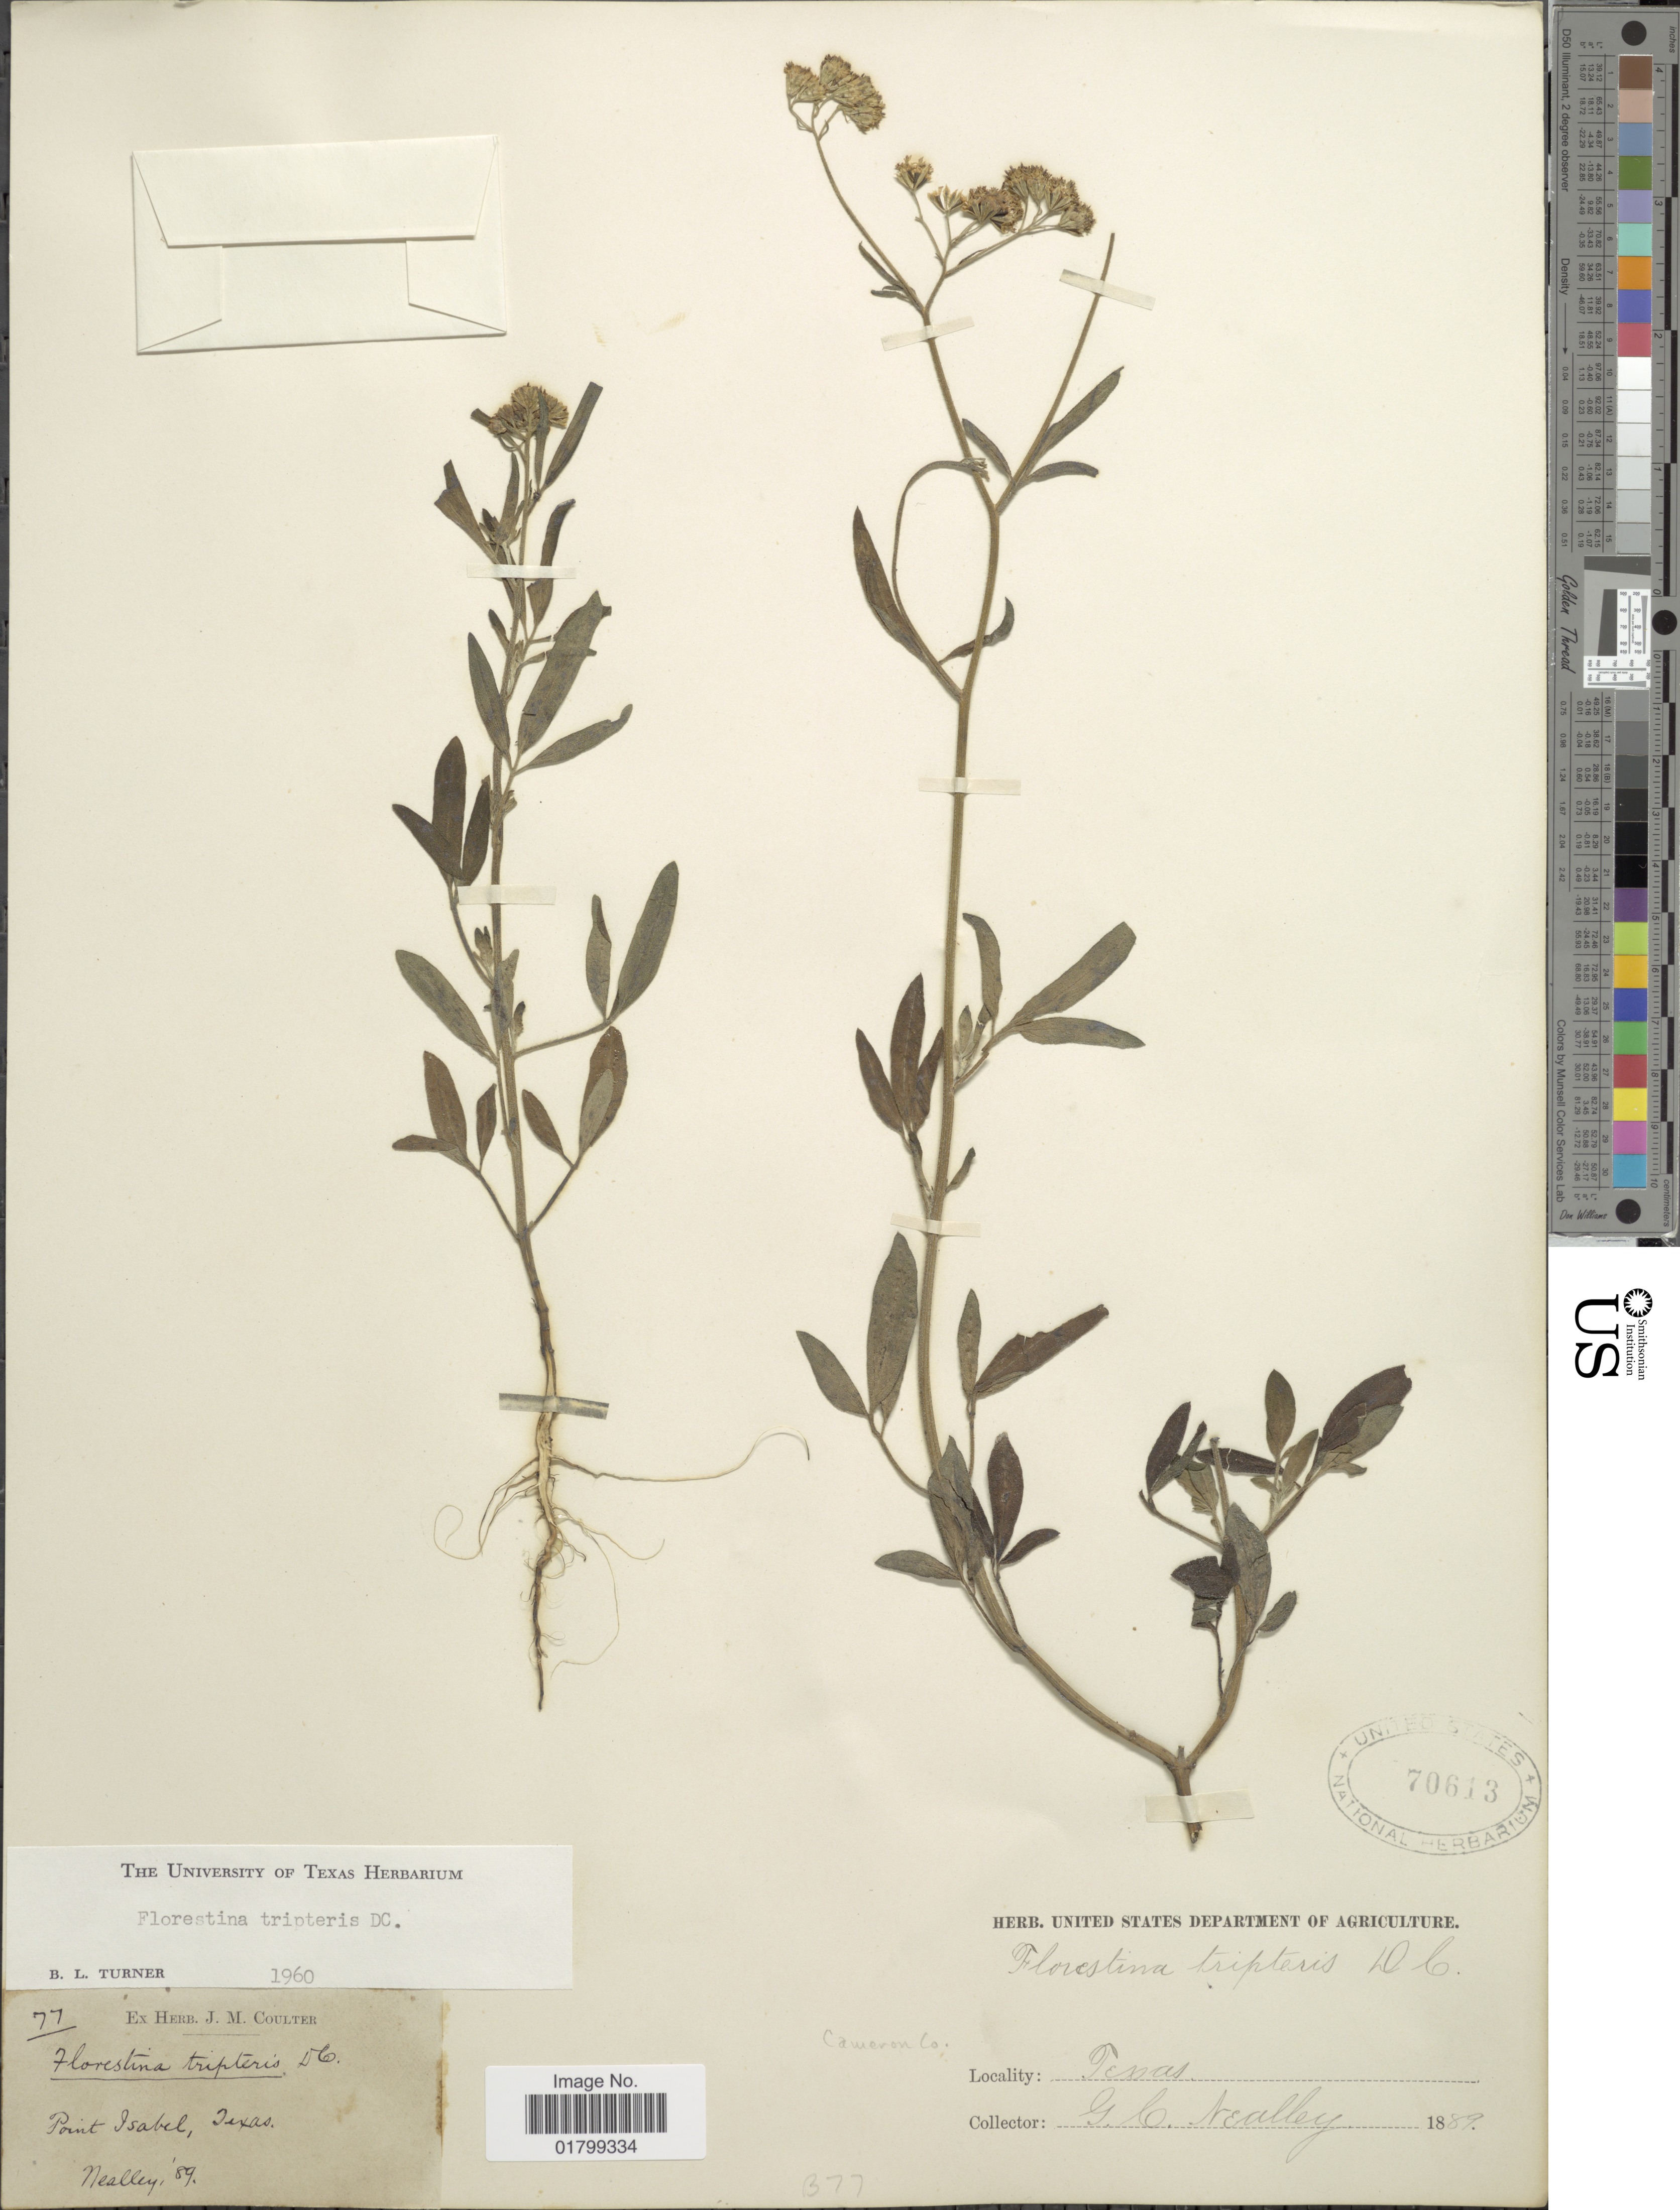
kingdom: Plantae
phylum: Tracheophyta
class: Magnoliopsida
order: Asterales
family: Asteraceae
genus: Florestina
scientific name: Florestina tripteris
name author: DC.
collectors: G. C. Nealley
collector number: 77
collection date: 1889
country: United States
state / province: Texas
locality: Point Isabel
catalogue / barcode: US 70613